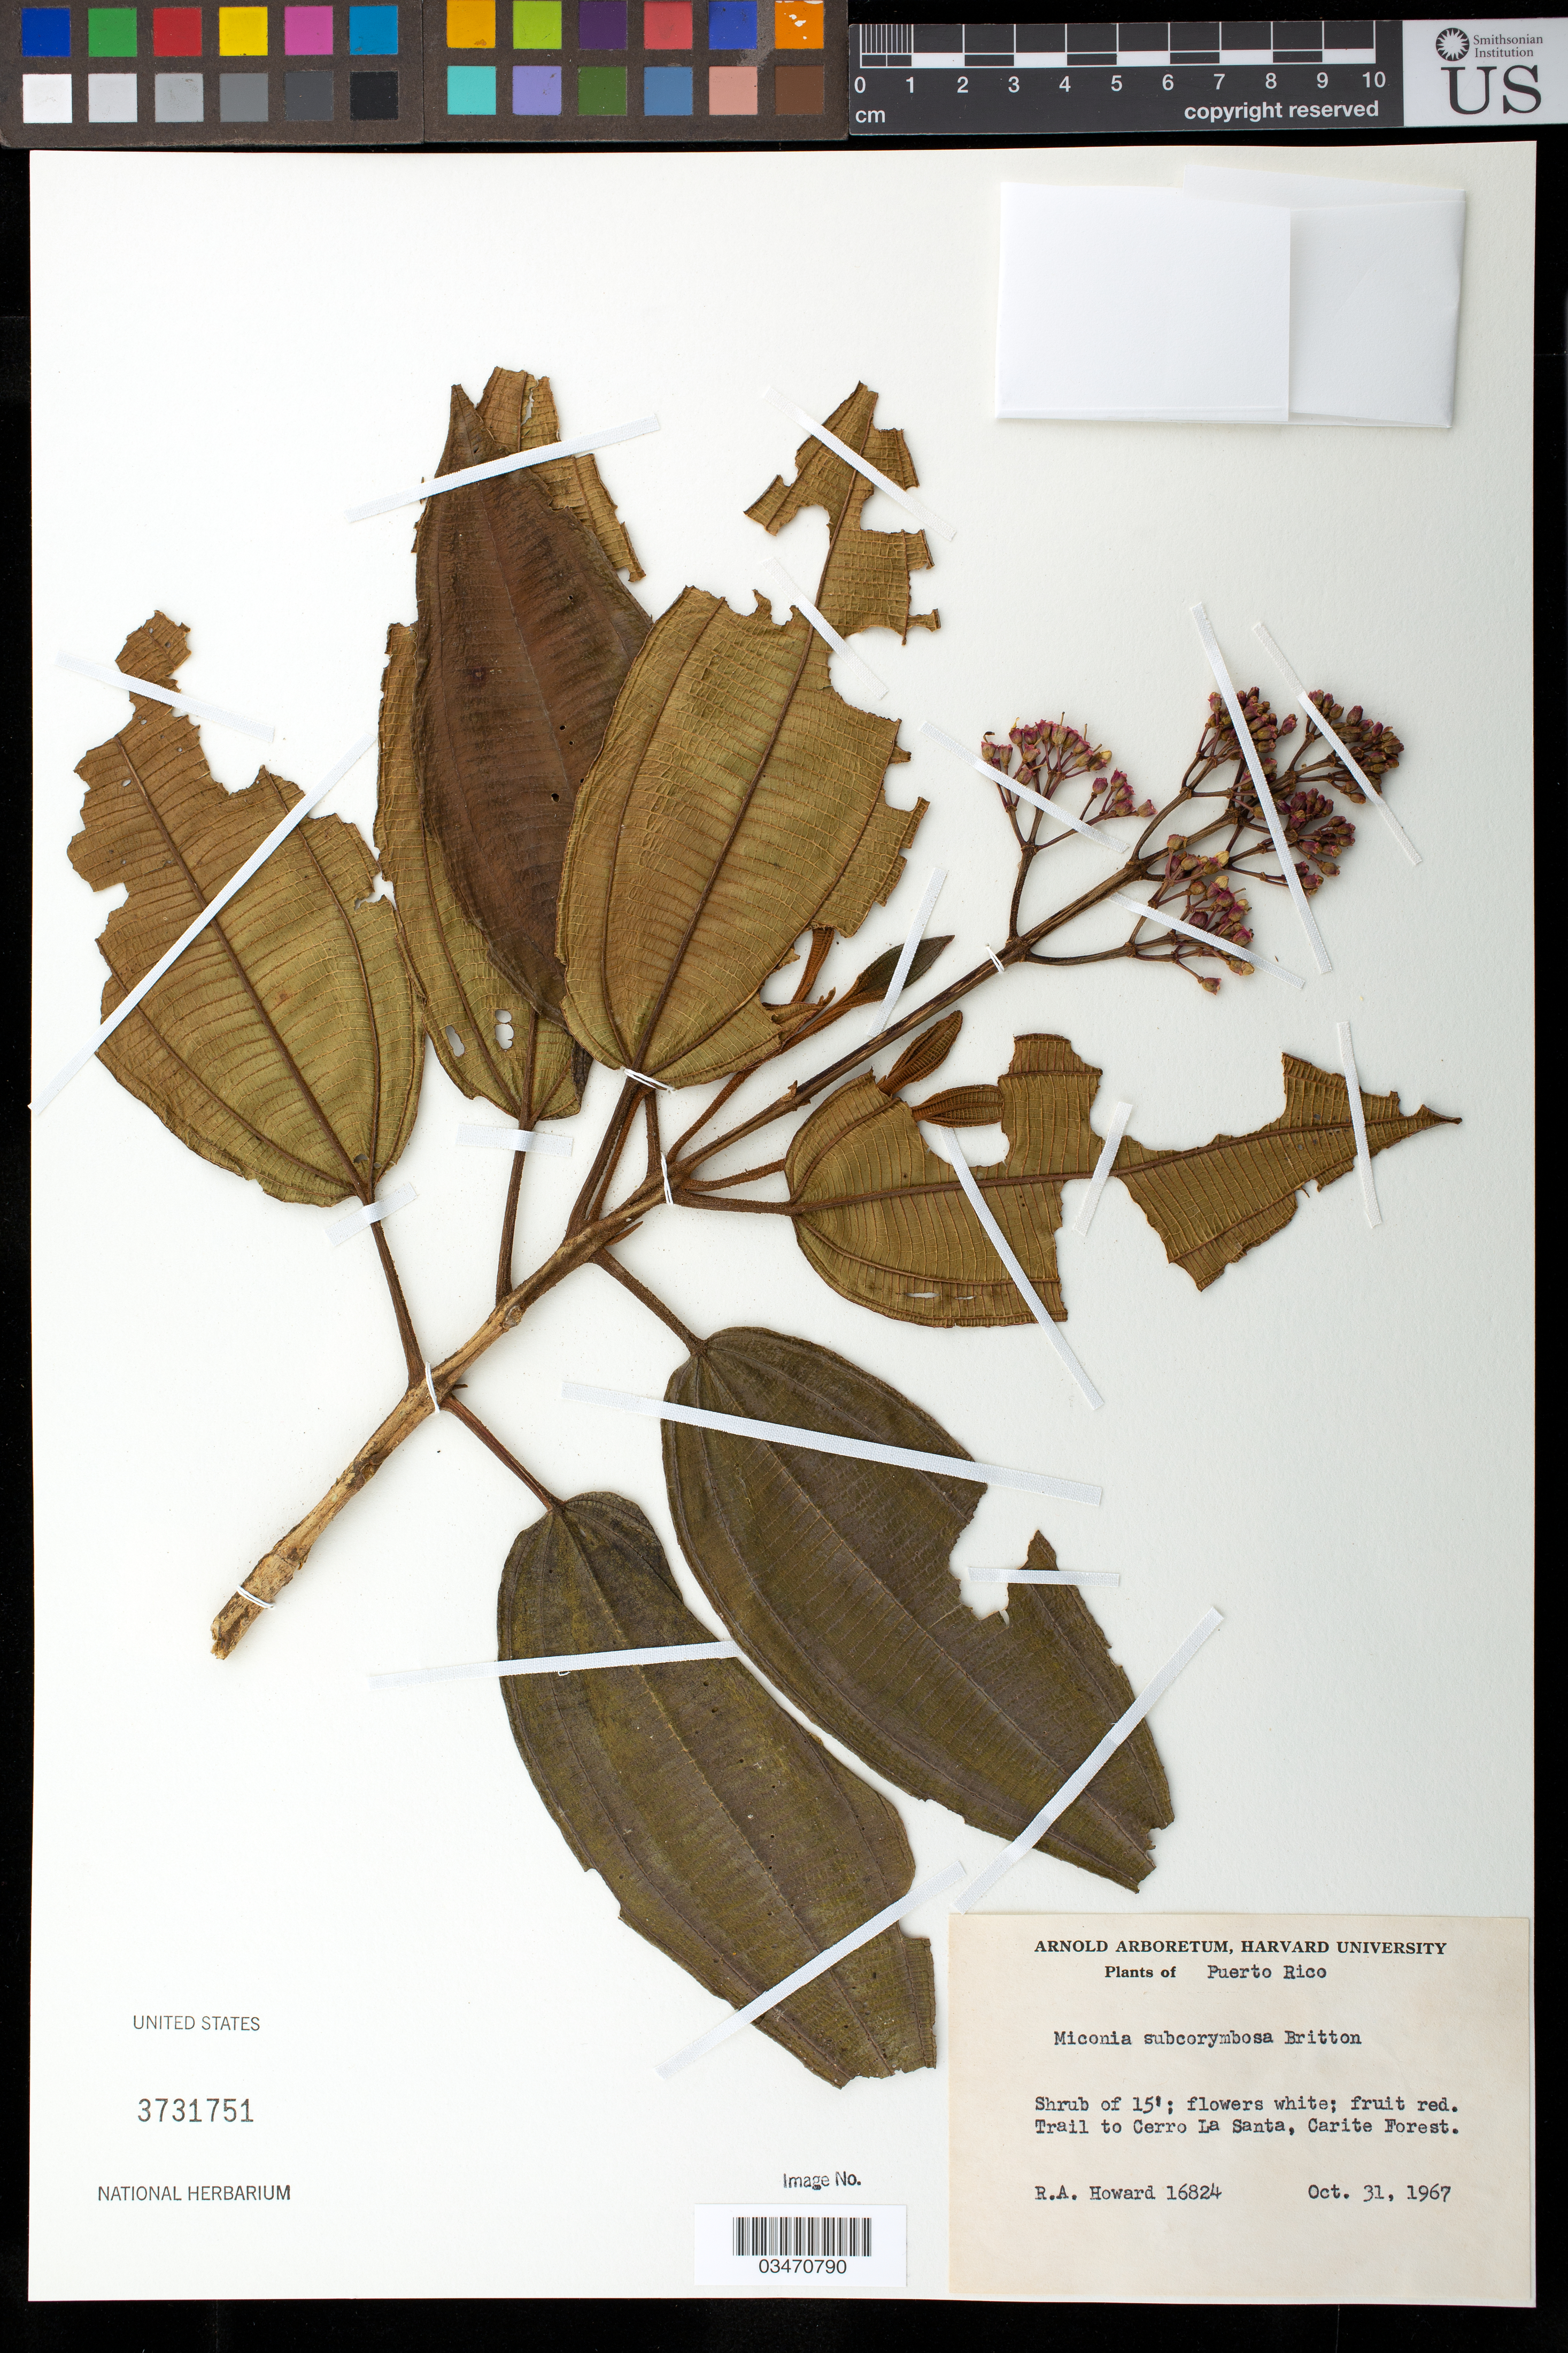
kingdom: Plantae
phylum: Tracheophyta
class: Magnoliopsida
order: Myrtales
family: Melastomataceae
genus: Miconia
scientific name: Miconia subcorymbosa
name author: Britton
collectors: R. A. Howard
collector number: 16824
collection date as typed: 31 Oct 1967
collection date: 1967-10-31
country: Puerto Rico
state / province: Cayey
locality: Cerro La Santa, Carite Forest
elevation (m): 914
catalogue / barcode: US 3731751